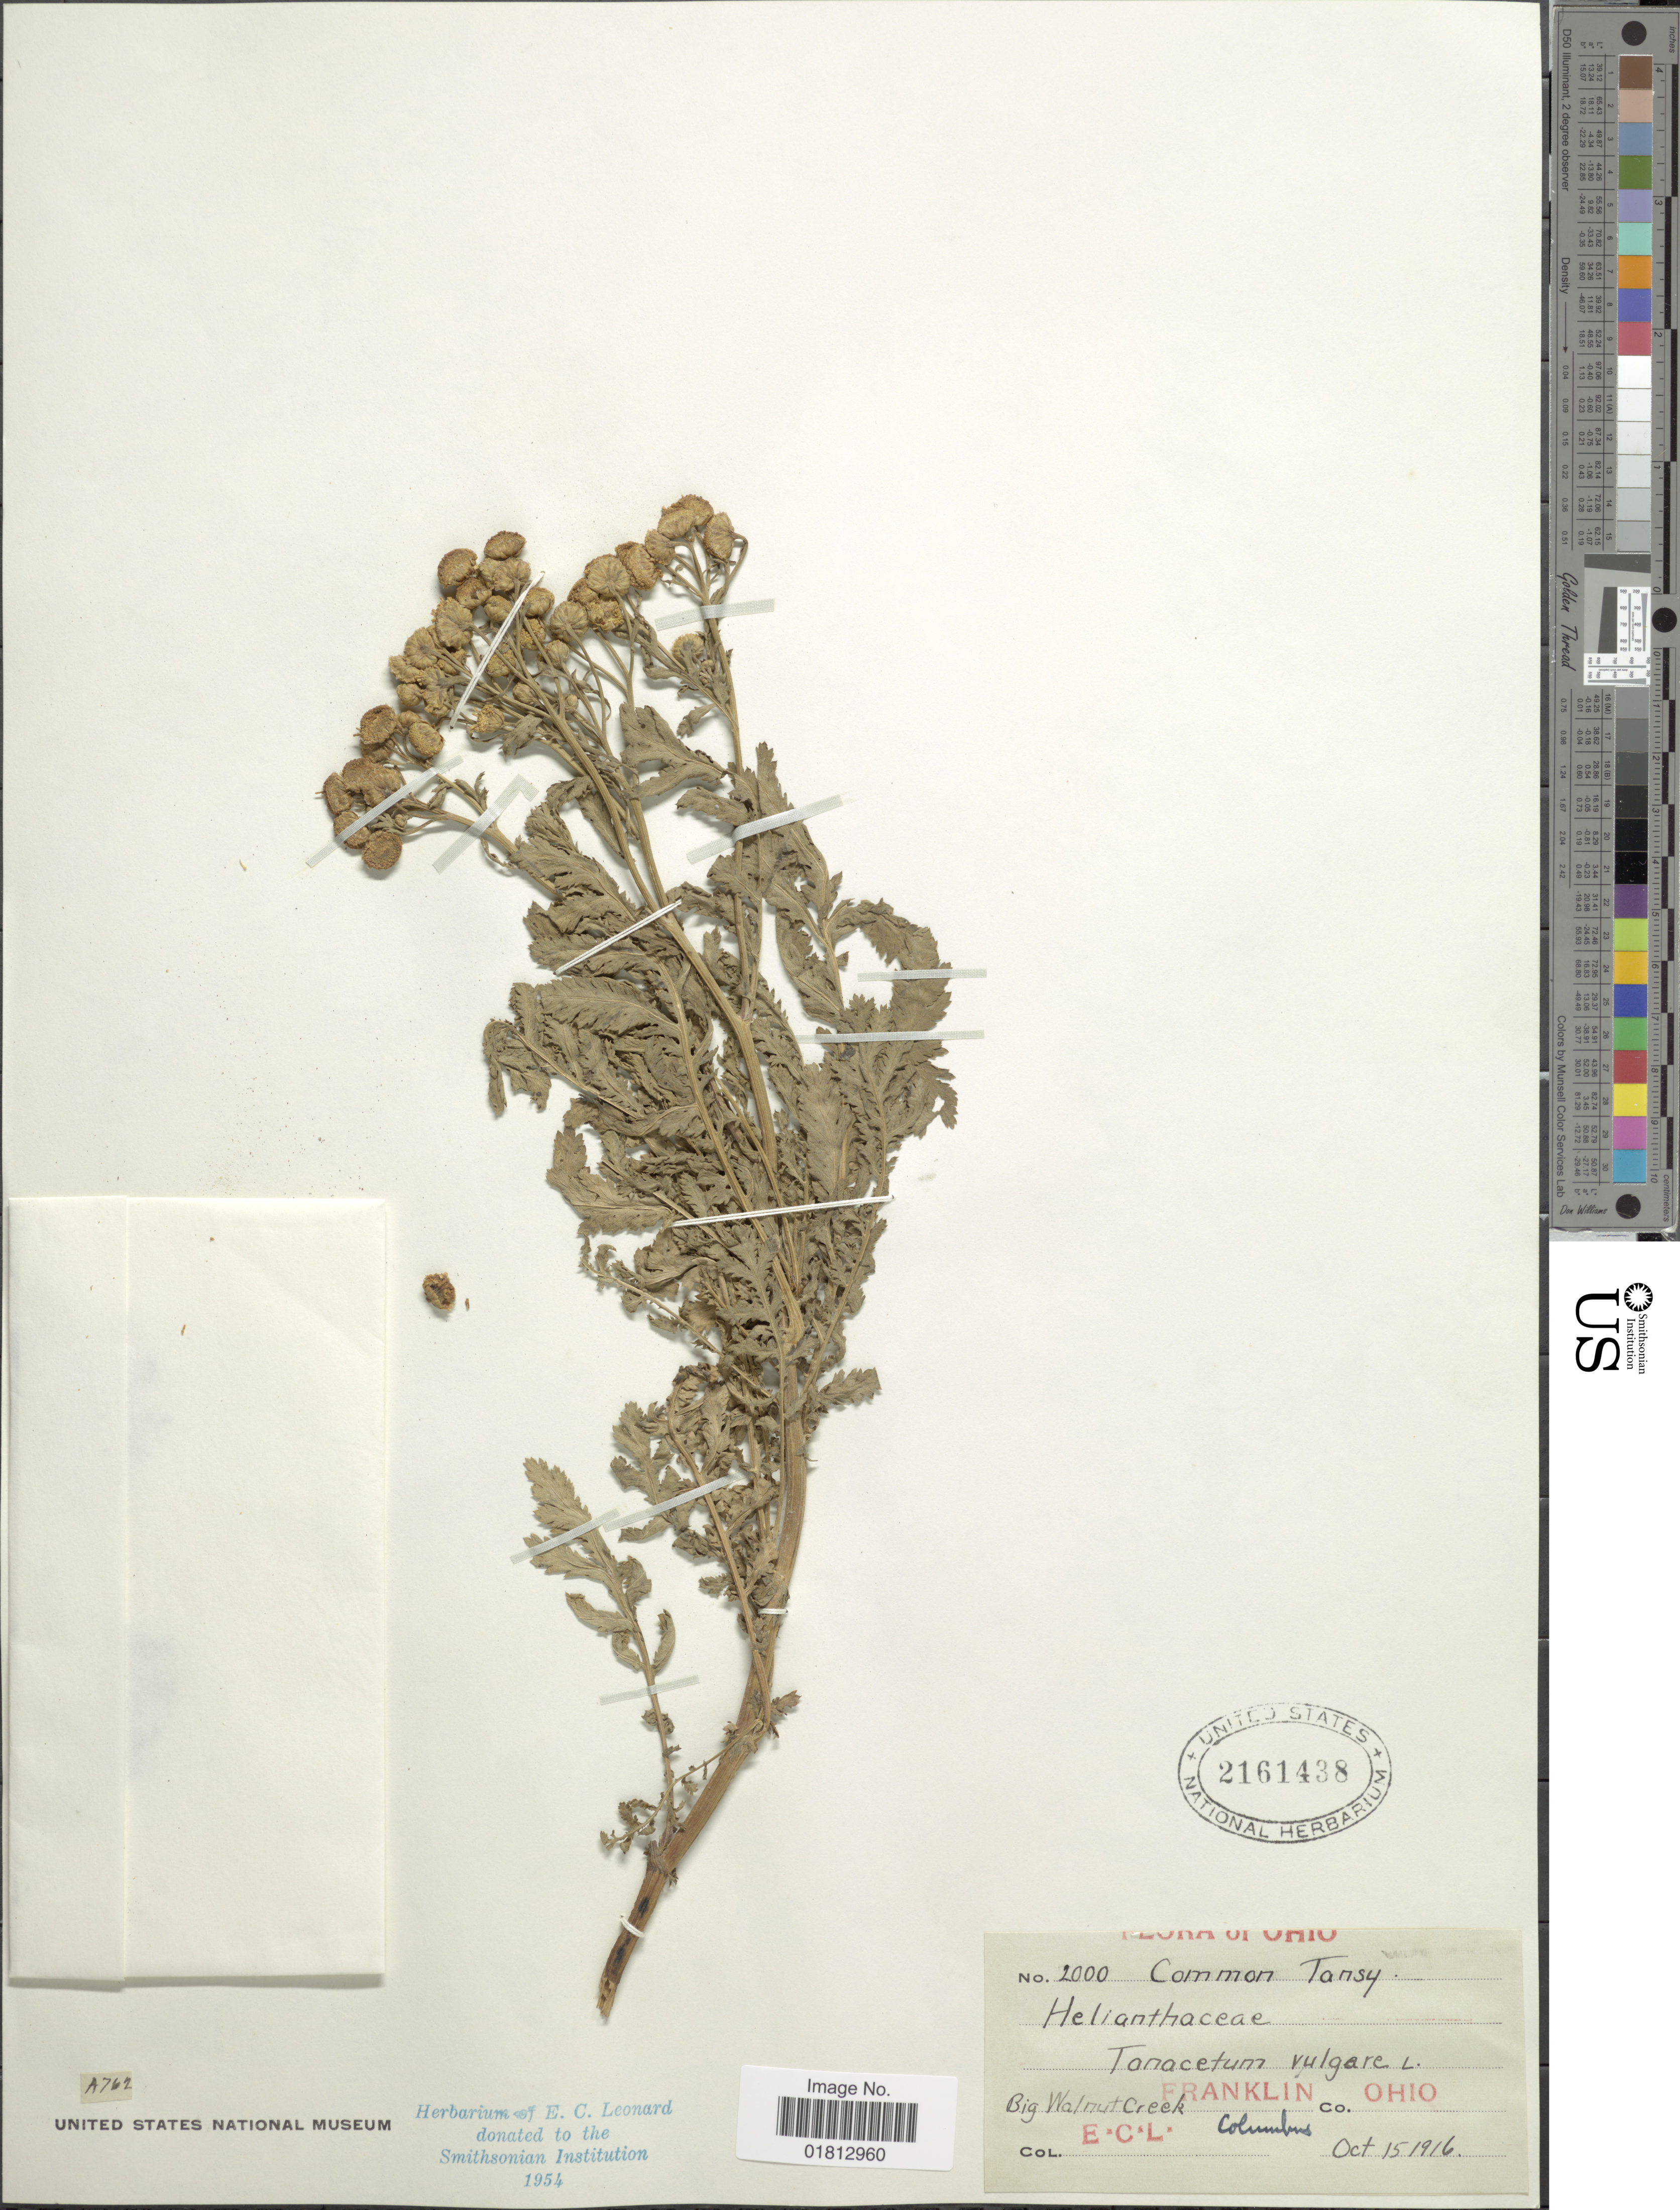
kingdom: Plantae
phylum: Tracheophyta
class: Magnoliopsida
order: Asterales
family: Asteraceae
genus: Tanacetum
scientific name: Tanacetum vulgare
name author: L.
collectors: E. C. Leonard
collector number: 2000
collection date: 1916-10-15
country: United States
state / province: Ohio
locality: Big Walnut Creek, Franklin Co.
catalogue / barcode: US 2161438